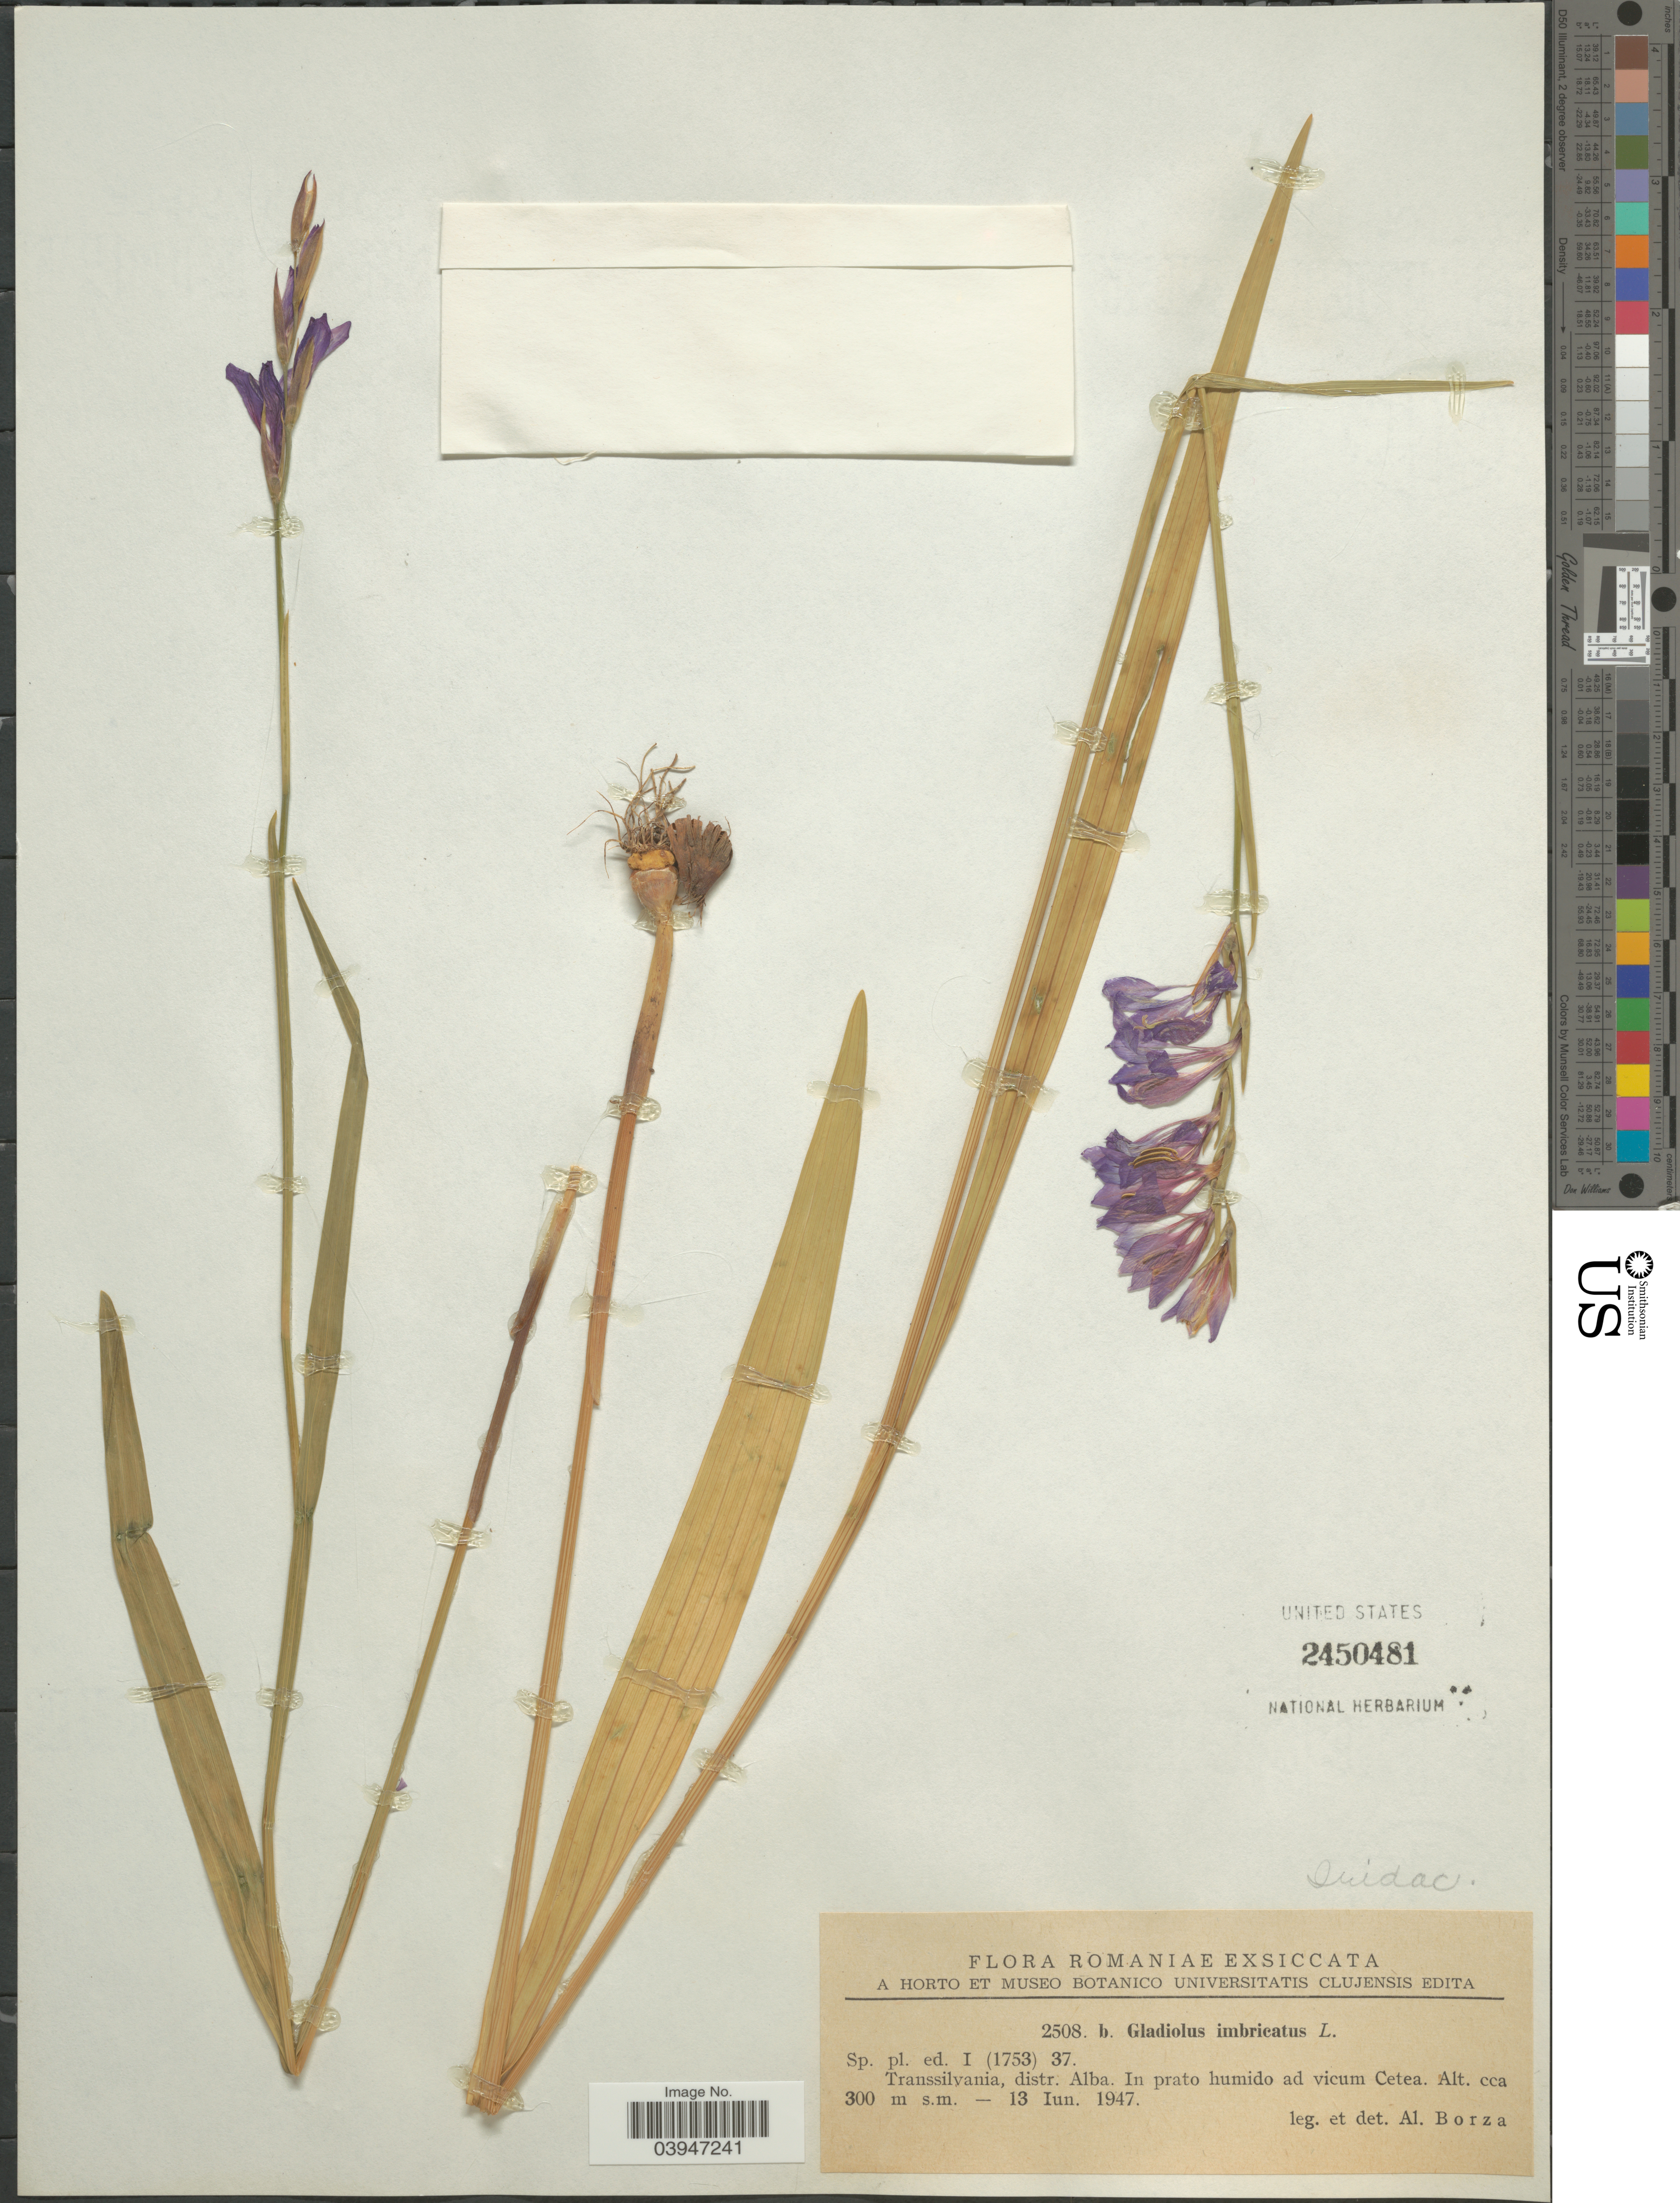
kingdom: Plantae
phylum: Tracheophyta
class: Liliopsida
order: Asparagales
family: Iridaceae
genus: Gladiolus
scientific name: Gladiolus imbricatus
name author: L.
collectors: A. Borza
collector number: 2508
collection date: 1947-06-13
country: Romania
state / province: Alba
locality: Transsilvania, distr. Alba. In prato humido ad vicum Cetea.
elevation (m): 300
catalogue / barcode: US 2450481